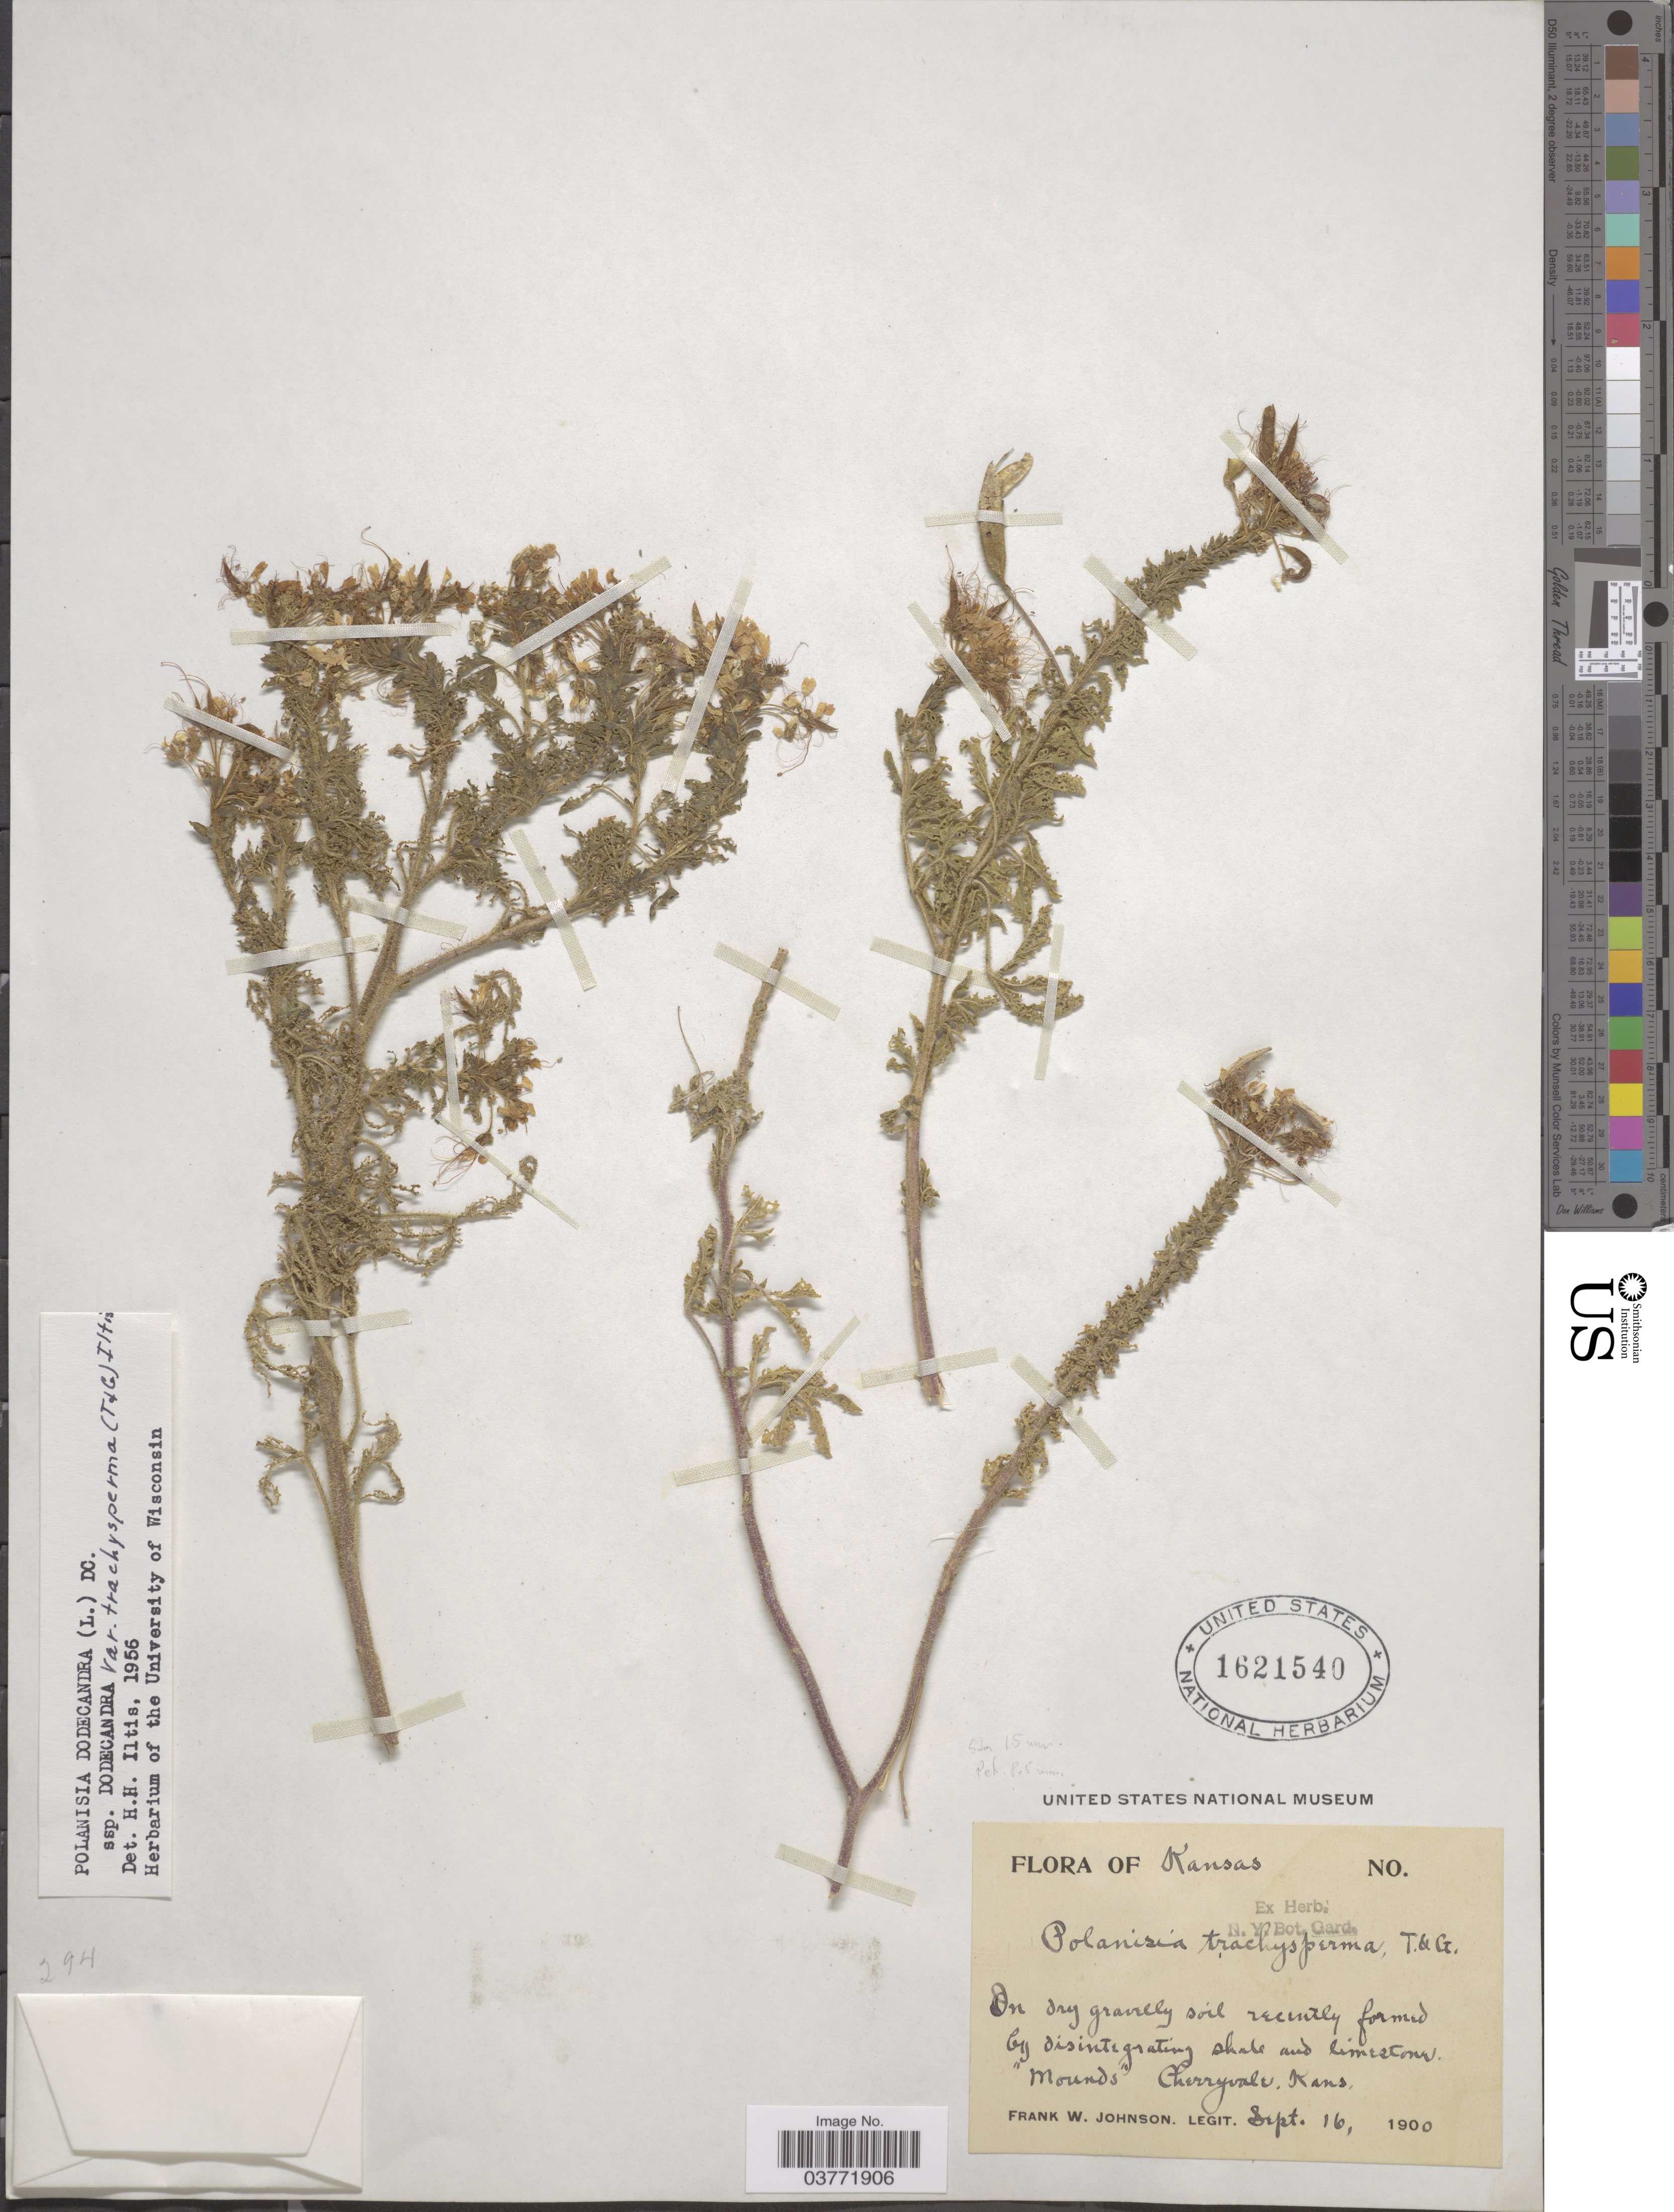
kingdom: Plantae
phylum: Tracheophyta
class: Magnoliopsida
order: Brassicales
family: Cleomaceae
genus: Polanisia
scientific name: Polanisia trachysperma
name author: Torr. & A. Gray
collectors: F. W. Johnson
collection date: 1900-09-16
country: United States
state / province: Kansas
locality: Cherryvale.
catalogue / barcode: US 1621540